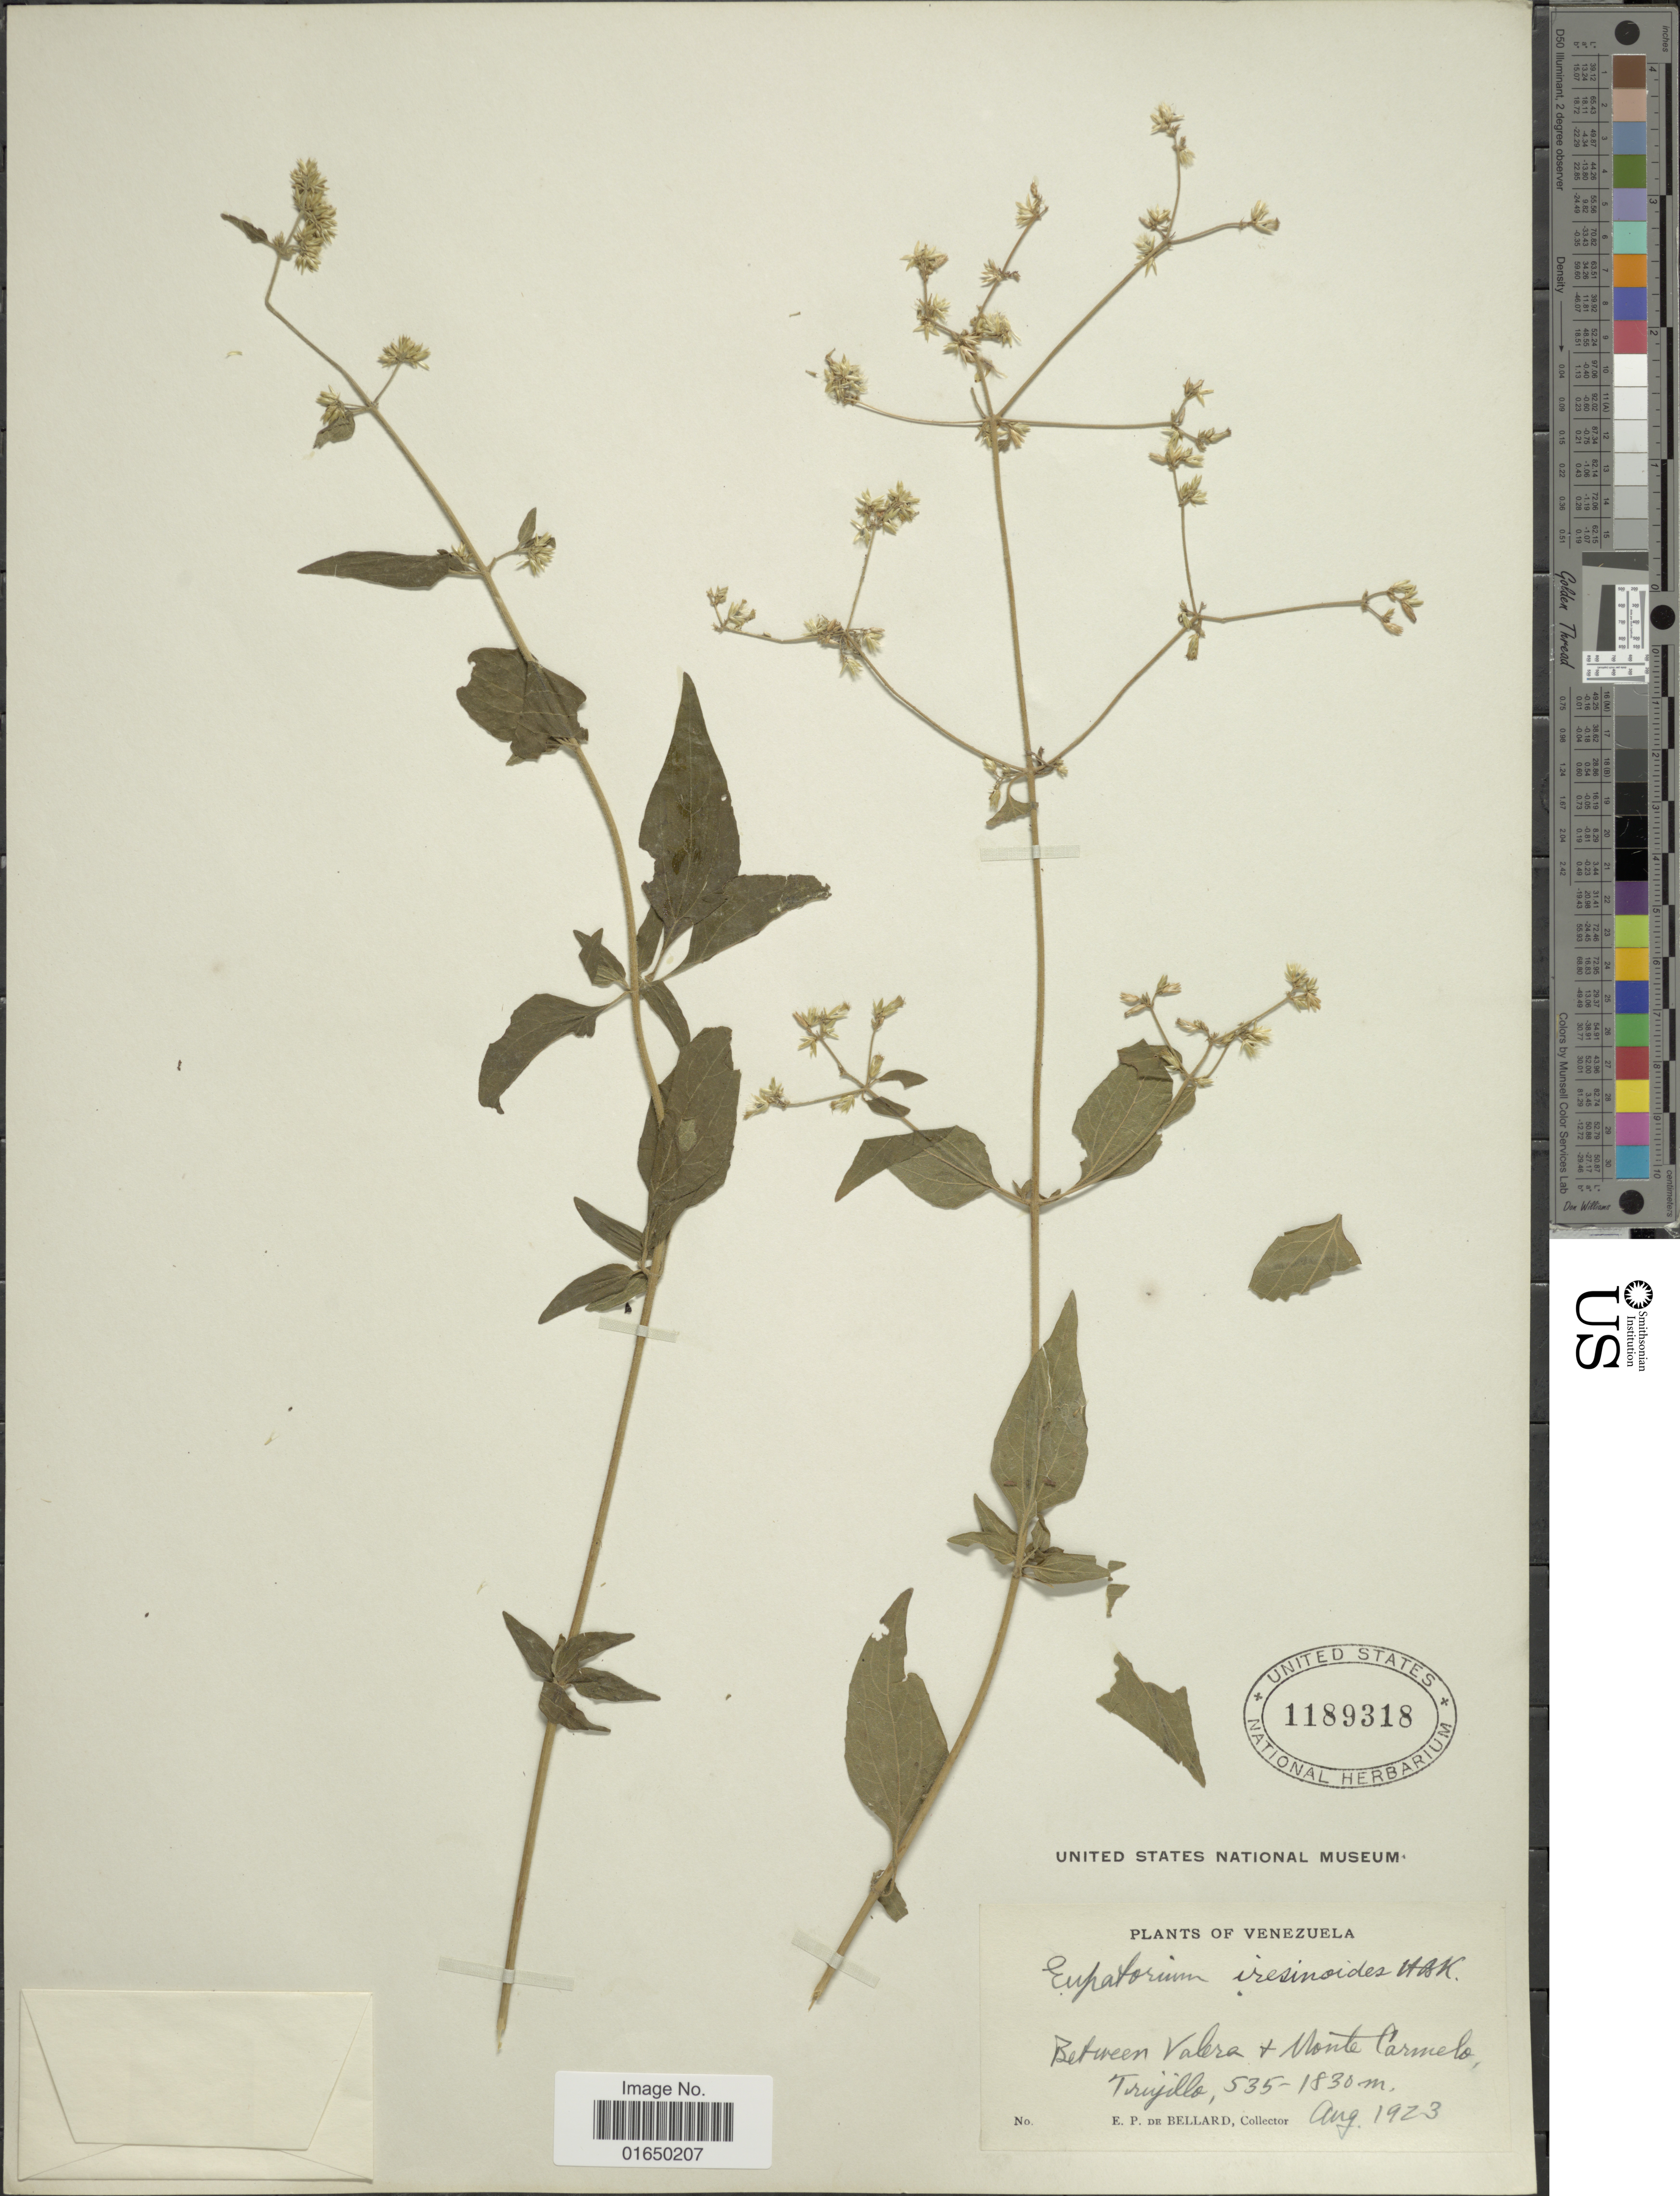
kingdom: Plantae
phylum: Tracheophyta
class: Magnoliopsida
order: Asterales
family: Asteraceae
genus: Condylidium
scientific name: Condylidium iresinoides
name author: (Kunth) R.M. King & H. Rob.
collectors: E. de Bellard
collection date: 1923-08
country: Venezuela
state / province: Trujillo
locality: Between Valera + Monte Carmelo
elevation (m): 535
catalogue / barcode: US 1189318